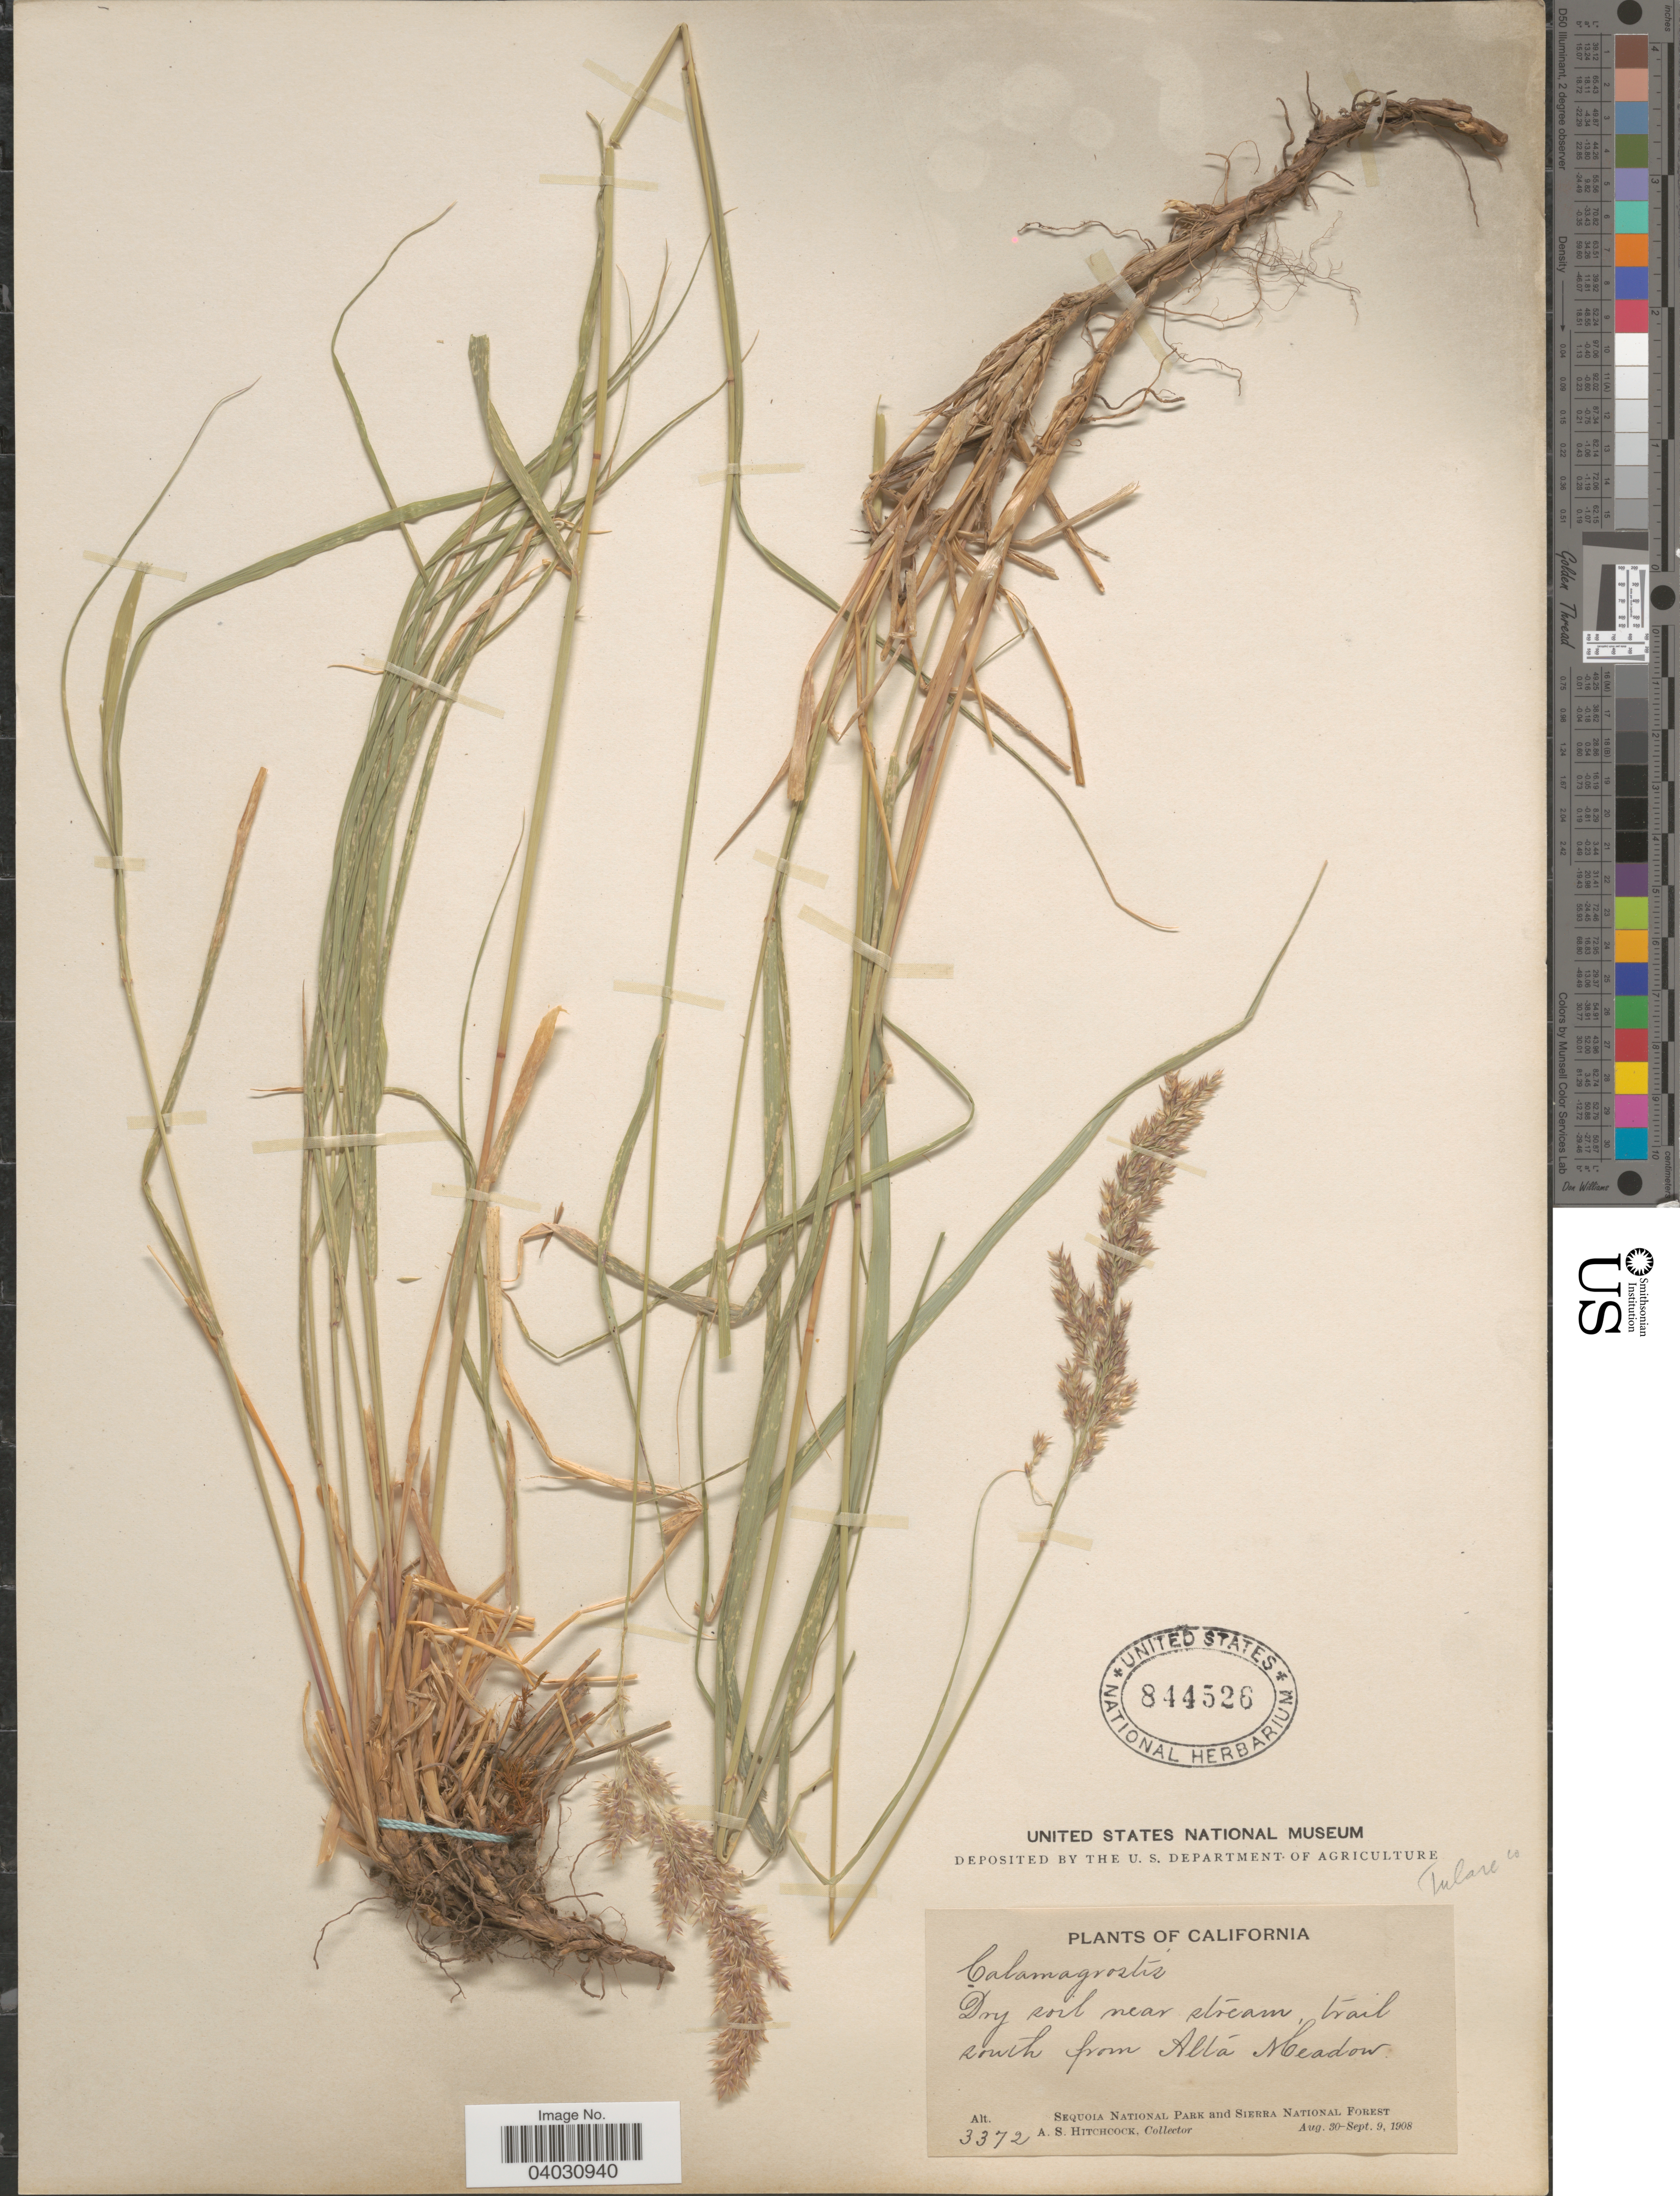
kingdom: Plantae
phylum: Tracheophyta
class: Liliopsida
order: Poales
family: Poaceae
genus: Calamagrostis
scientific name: Calamagrostis sp.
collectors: A. S. Hitchcock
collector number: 3372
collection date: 1908-08-30/1908-09-09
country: United States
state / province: California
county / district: Tulare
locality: Dry soil near stream, trail south from Alta Meadow. Sequoia National Park and Sierra National Forest. Tulare Co.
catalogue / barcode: US 844526